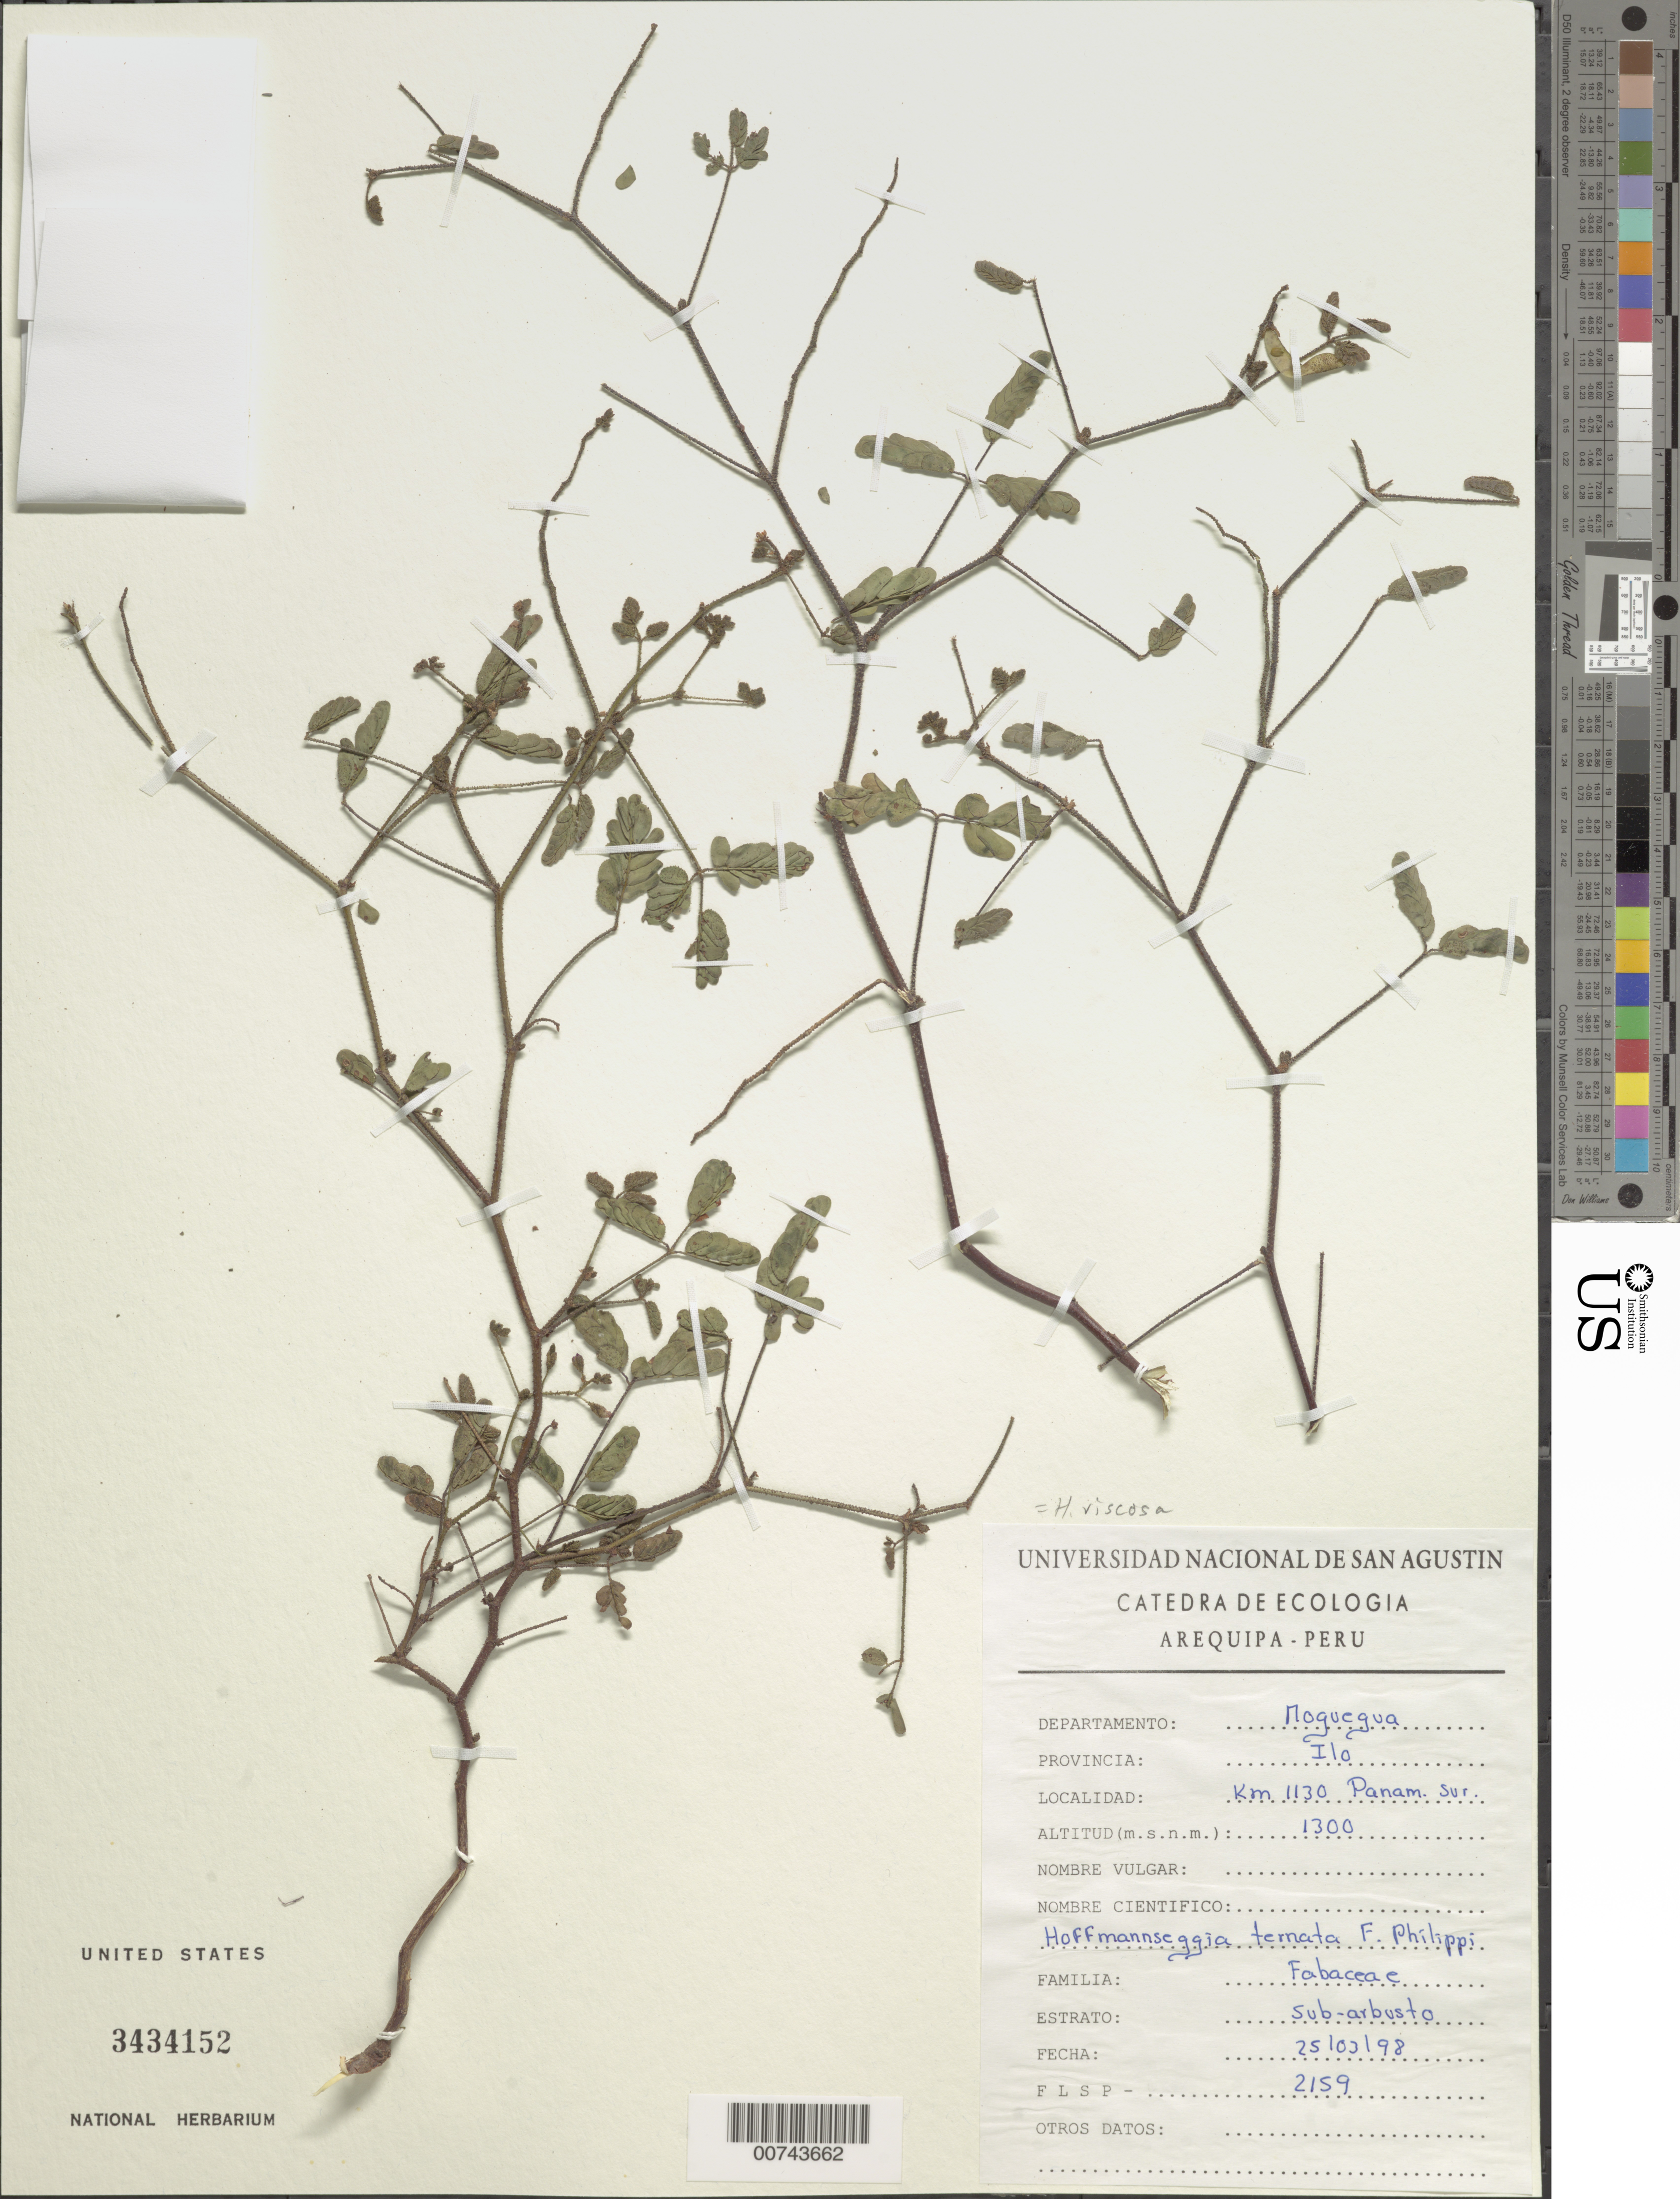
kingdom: Plantae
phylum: Tracheophyta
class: Magnoliopsida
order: Fabales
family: Fabaceae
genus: Hoffmannseggia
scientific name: Hoffmannseggia viscosa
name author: Hook. & Arn.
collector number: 2159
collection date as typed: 25 Mar 1998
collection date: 1998-03-25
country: Peru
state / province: Moquegua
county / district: Ilo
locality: Panam. sur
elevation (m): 1300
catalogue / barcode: US 3434152